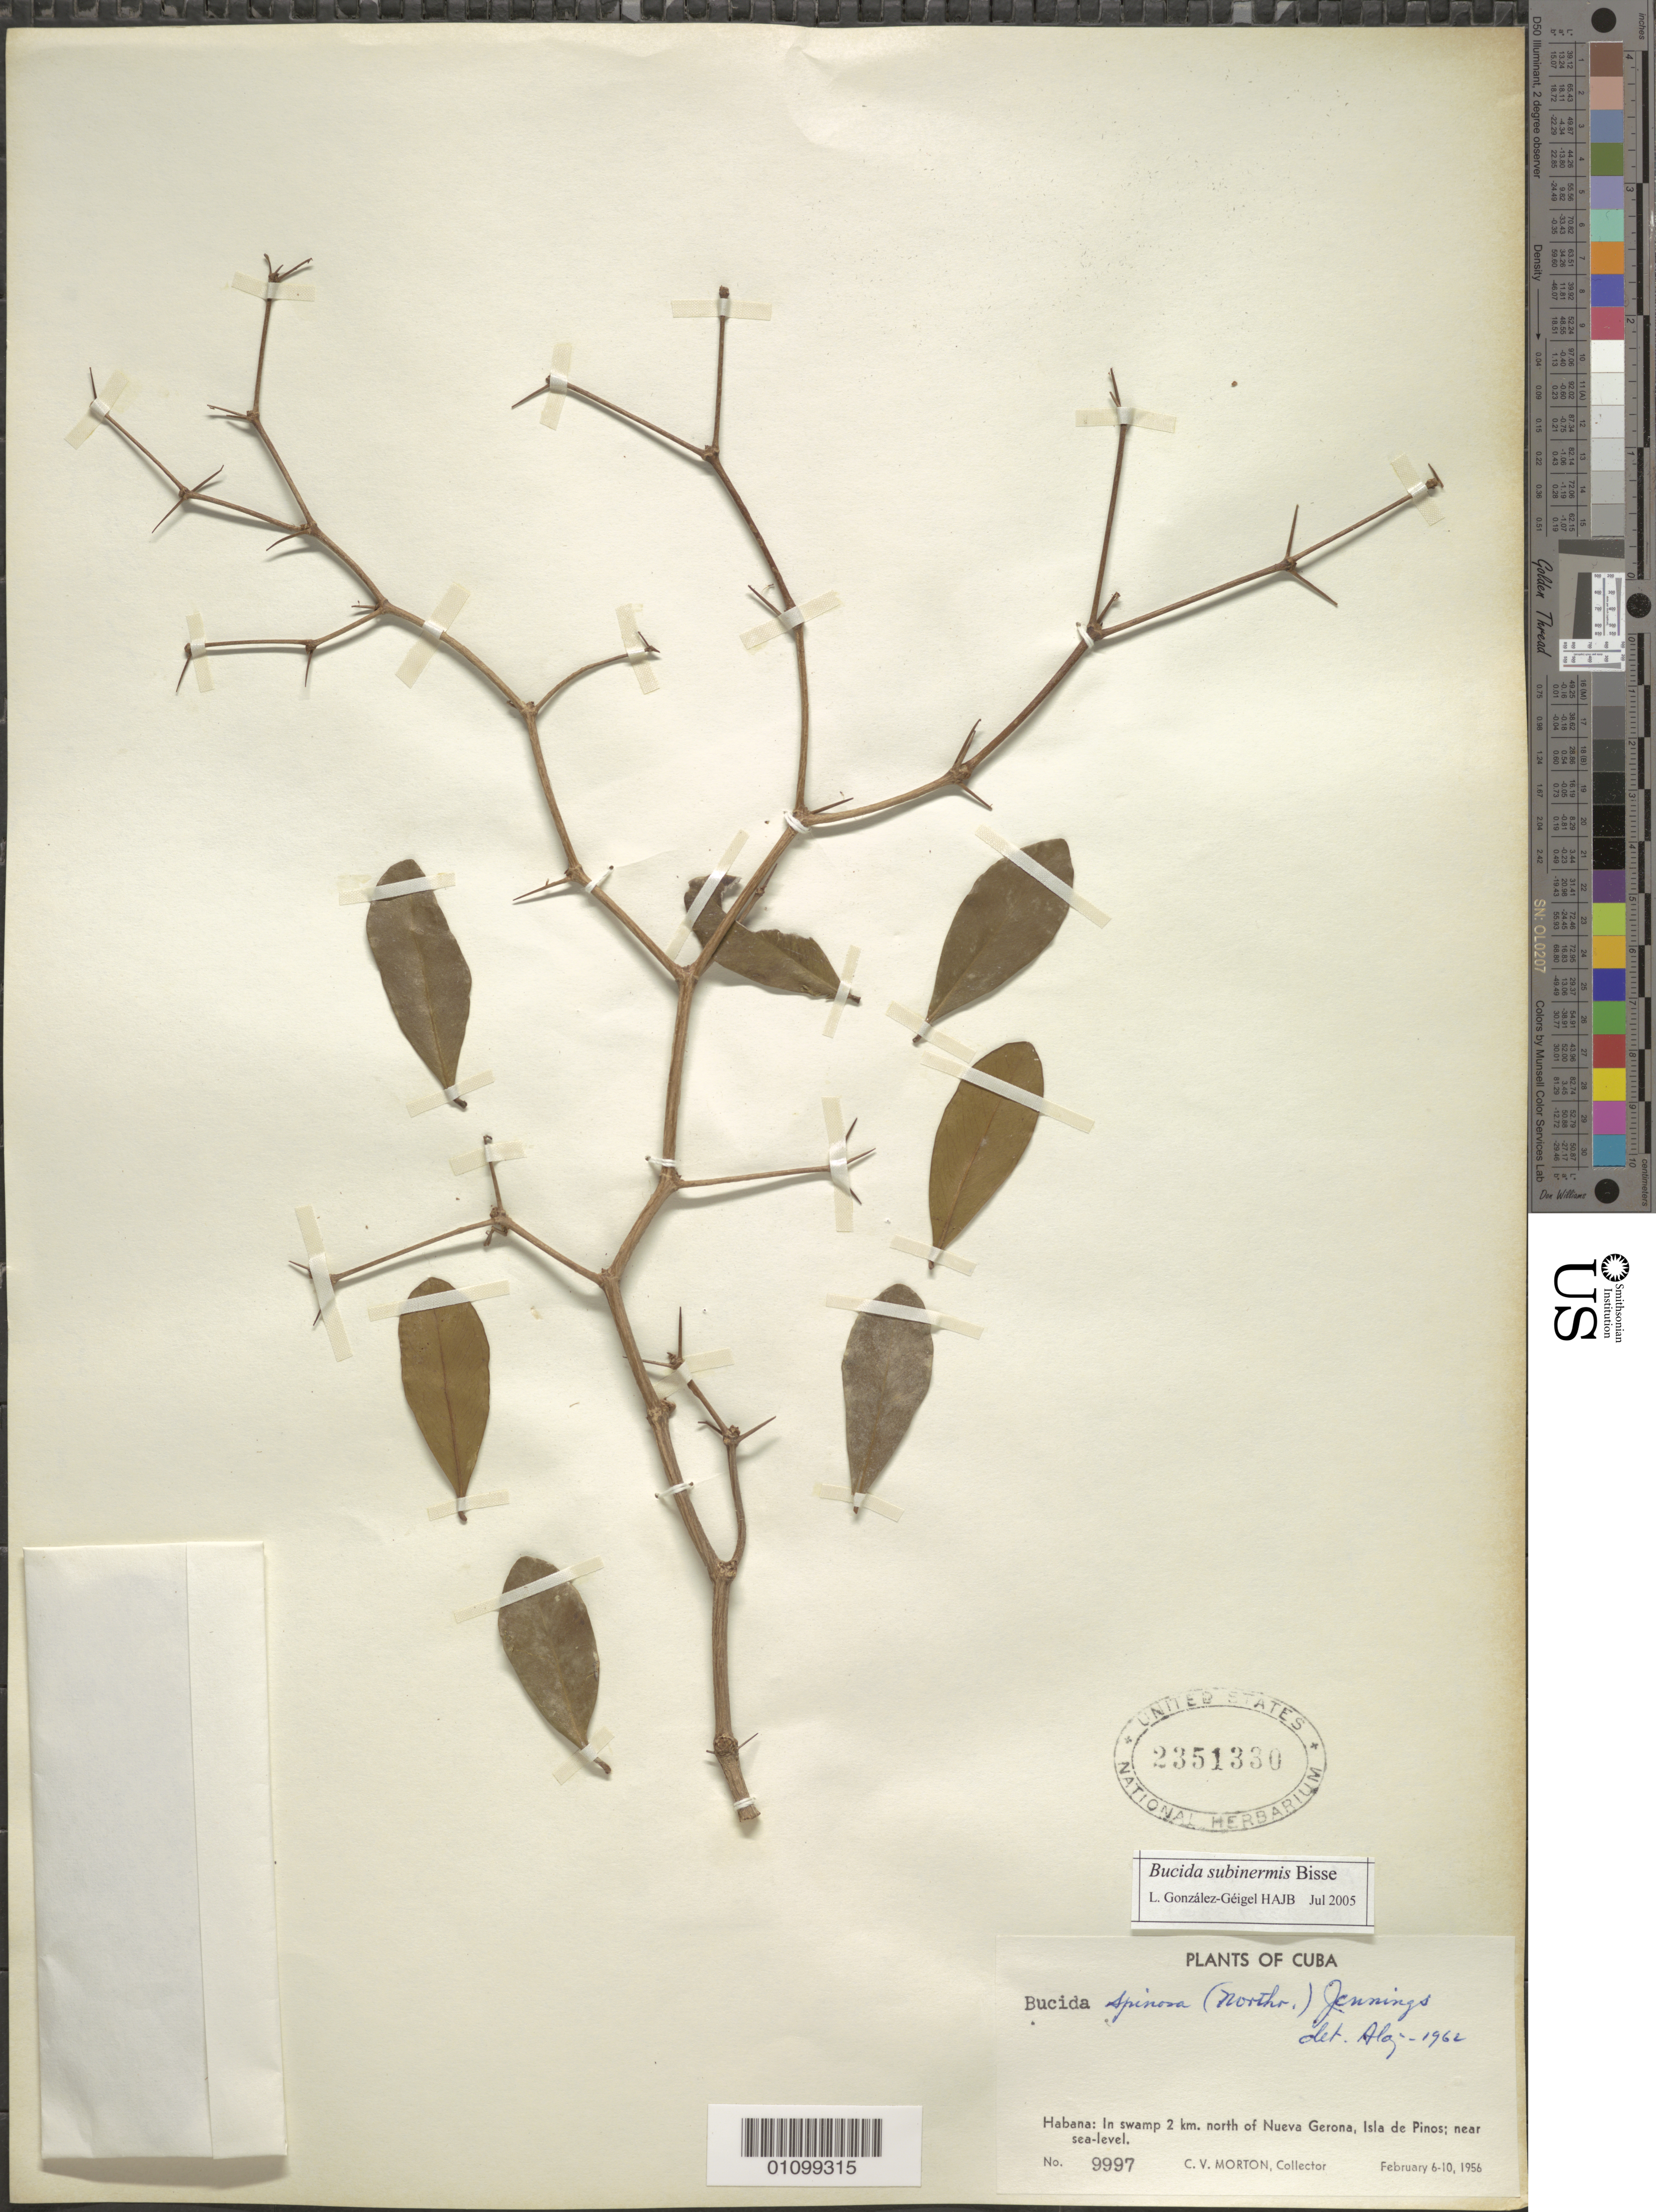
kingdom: Plantae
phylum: Tracheophyta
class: Magnoliopsida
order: Myrtales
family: Combretaceae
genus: Terminalia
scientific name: Terminalia buceras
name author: (L.) C. Wright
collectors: C. V. Morton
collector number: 9997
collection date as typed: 06 Feb 1956 to 10 Feb 1956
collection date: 1956-02-06/1956-02-10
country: Cuba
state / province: Isla de La Juventud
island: Isla de la Juventud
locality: Isle of Pines, 2 km N or Nueva Gerona, Isla de Pinos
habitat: swamp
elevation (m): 0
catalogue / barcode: US 2351330